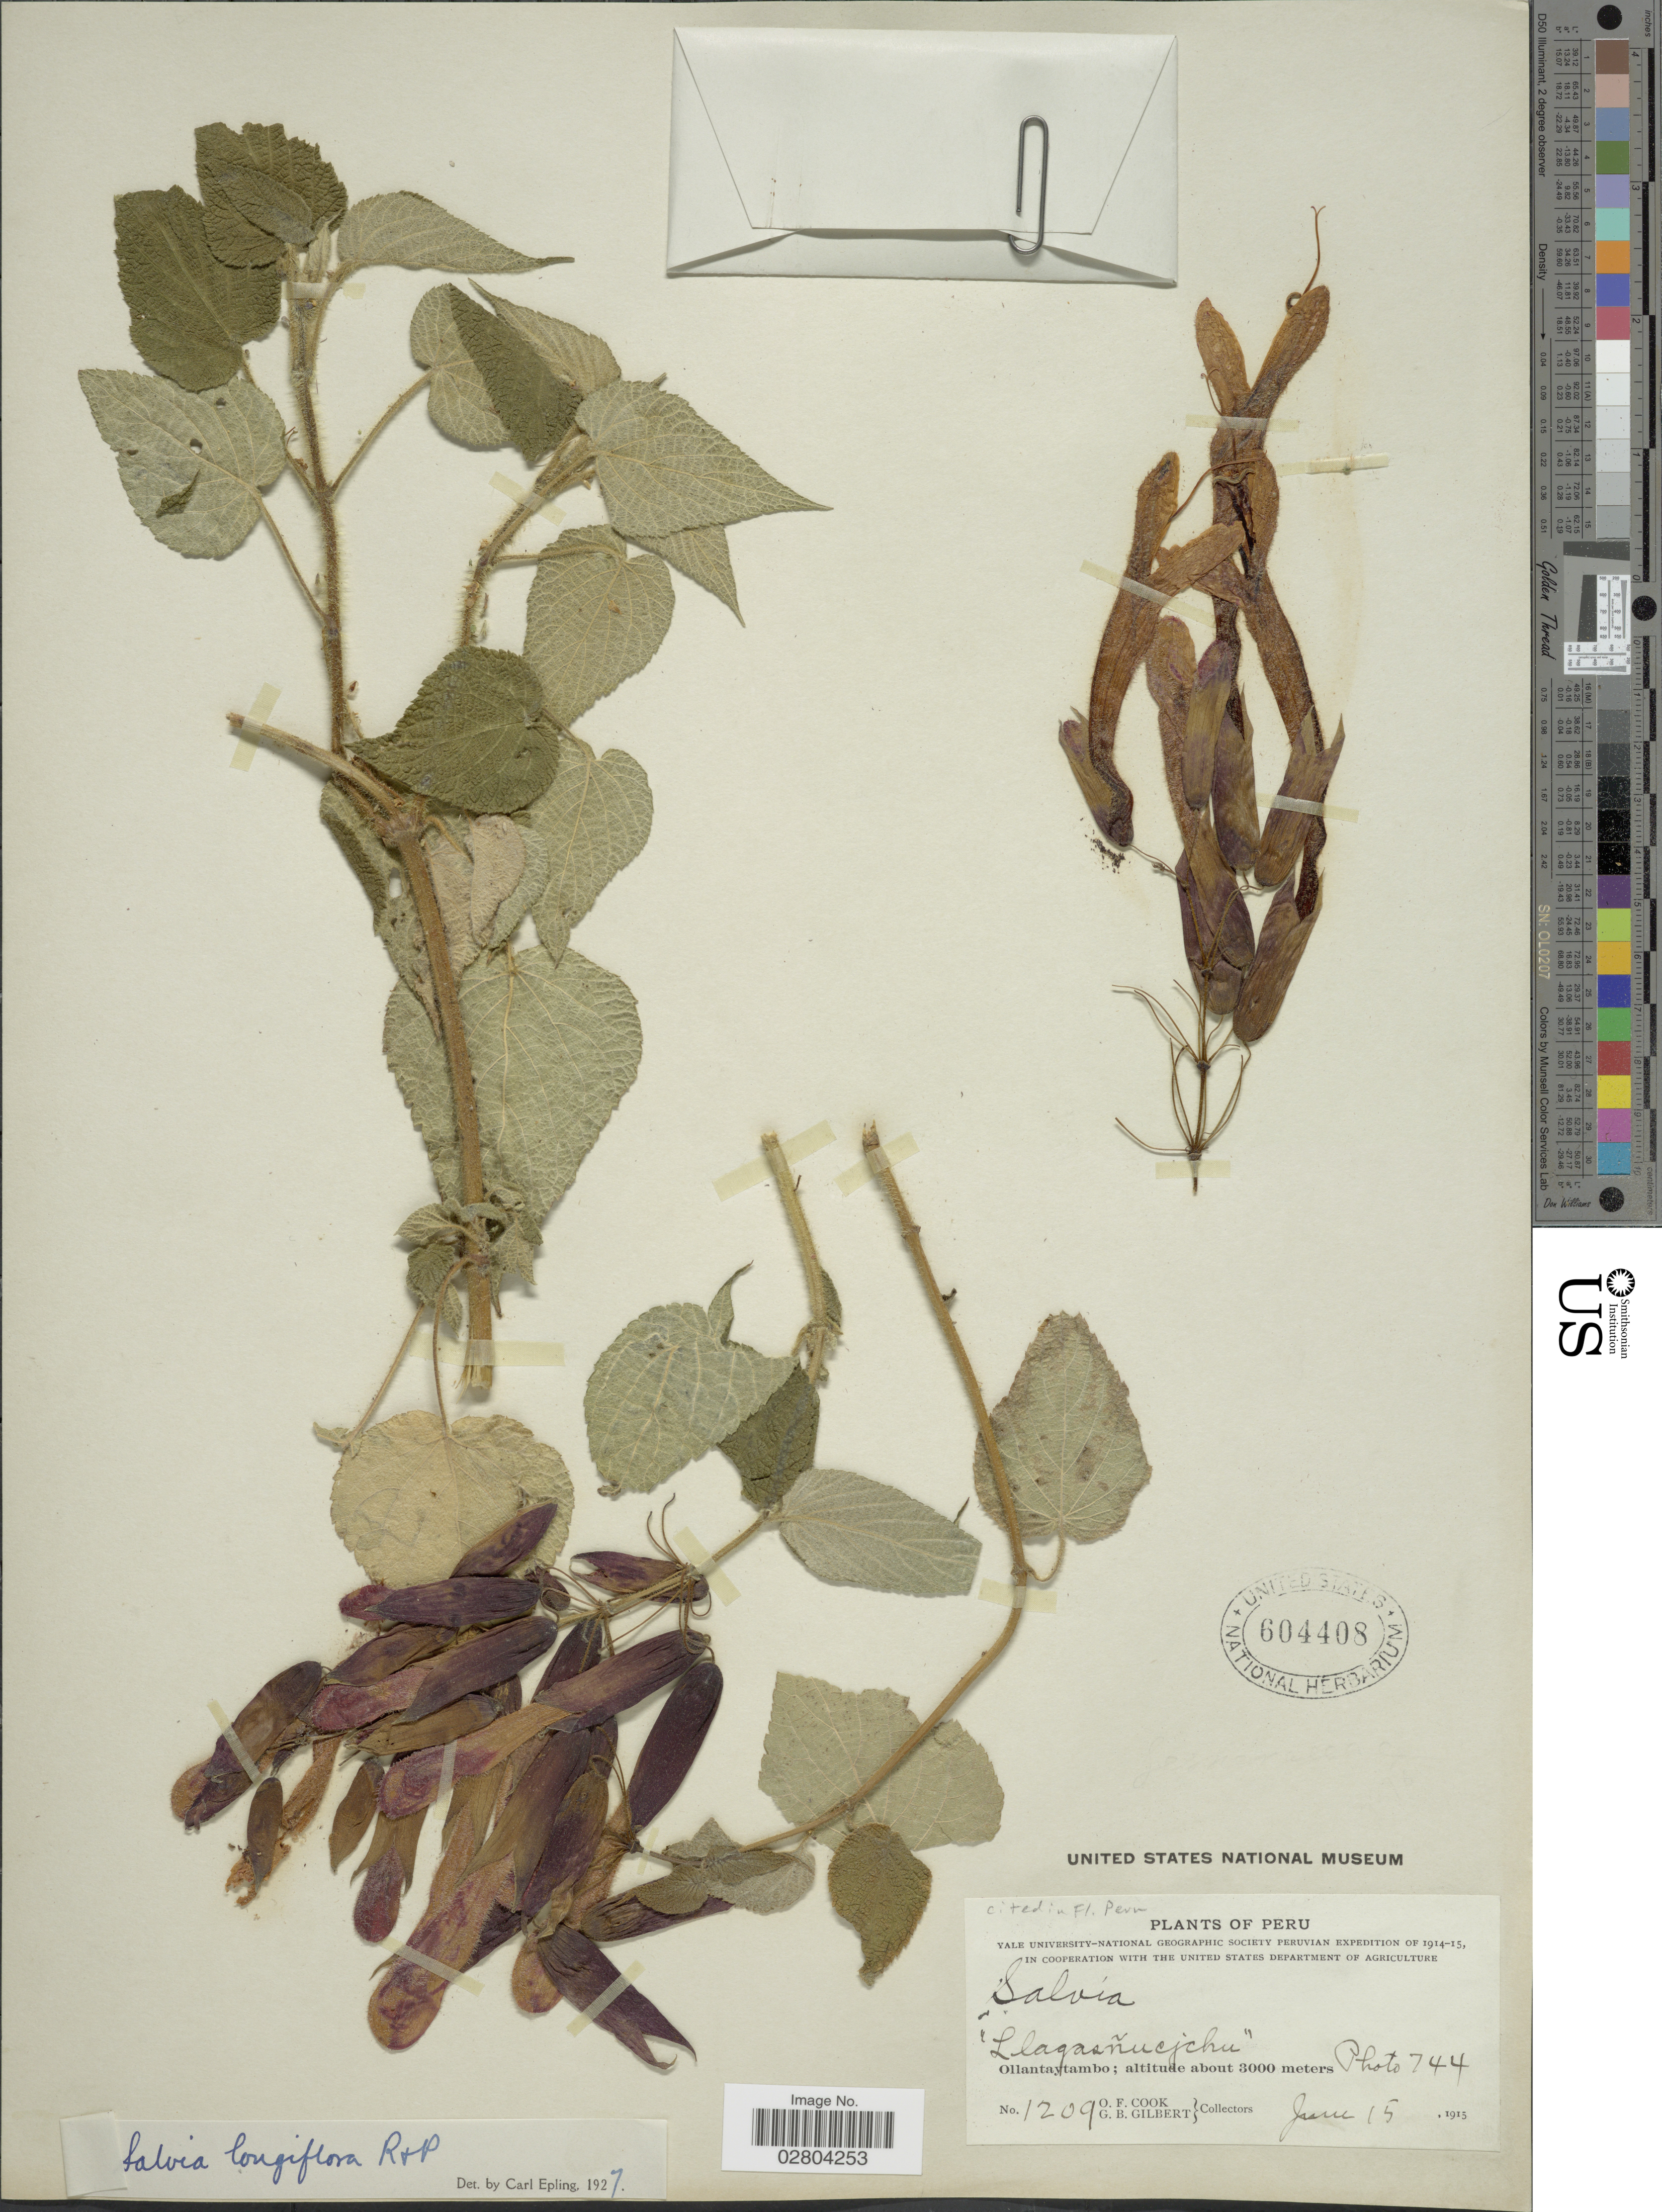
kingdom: Plantae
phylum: Tracheophyta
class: Magnoliopsida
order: Lamiales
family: Lamiaceae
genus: Salvia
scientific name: Salvia dombeyi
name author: Epling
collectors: O. F. Cook & G. B. Gilbert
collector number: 1209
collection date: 1915-06-15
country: Peru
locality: Ollantaytambo. Photo 744.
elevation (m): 3000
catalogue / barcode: US 604408